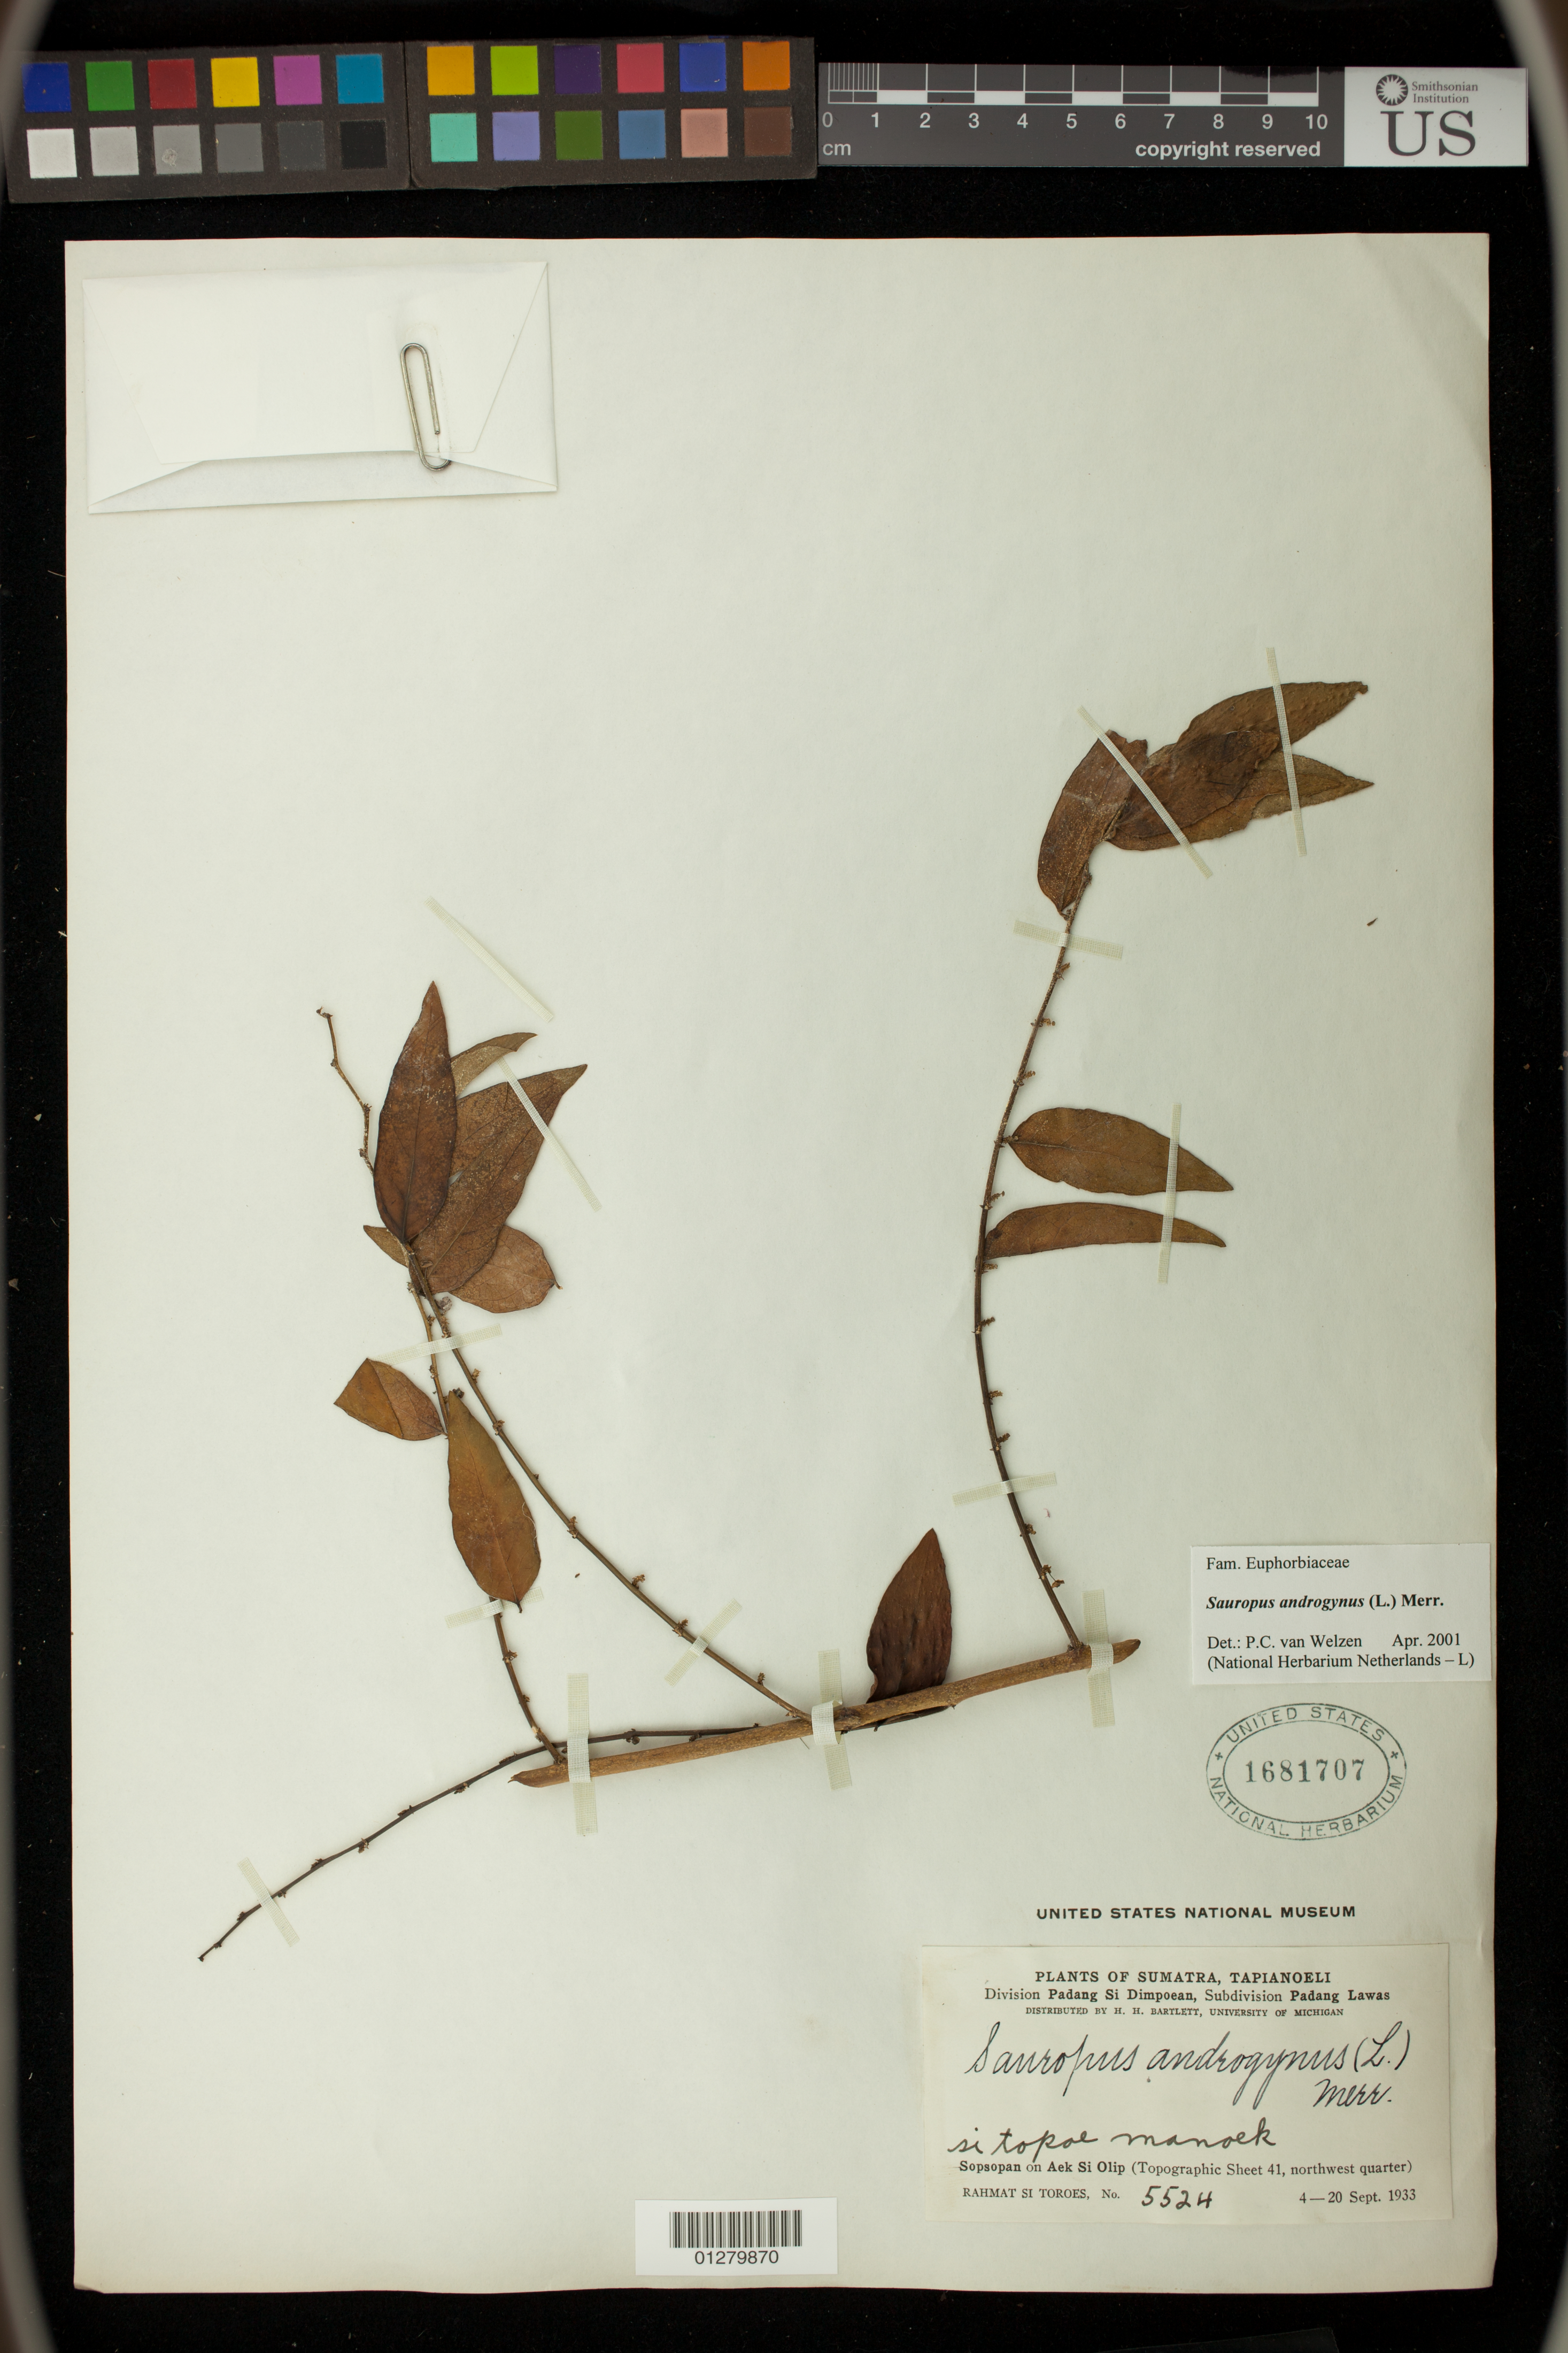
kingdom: Plantae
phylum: Tracheophyta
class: Magnoliopsida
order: Malpighiales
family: Phyllanthaceae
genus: Phyllanthus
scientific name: Phyllanthus androgynus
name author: (L.) Chakrabarty & N.P. Balakr.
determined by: Wagner, W. L., (BOT), Smithsonian Institution - National Museum of Natural History (UNITED STATES)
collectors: Rahmat Si Boeea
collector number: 5524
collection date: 1933-09-04/1933-09-20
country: Indonesia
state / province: Sumatra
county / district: Sumatera Utara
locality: Tapianoeli,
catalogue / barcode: US 1681707